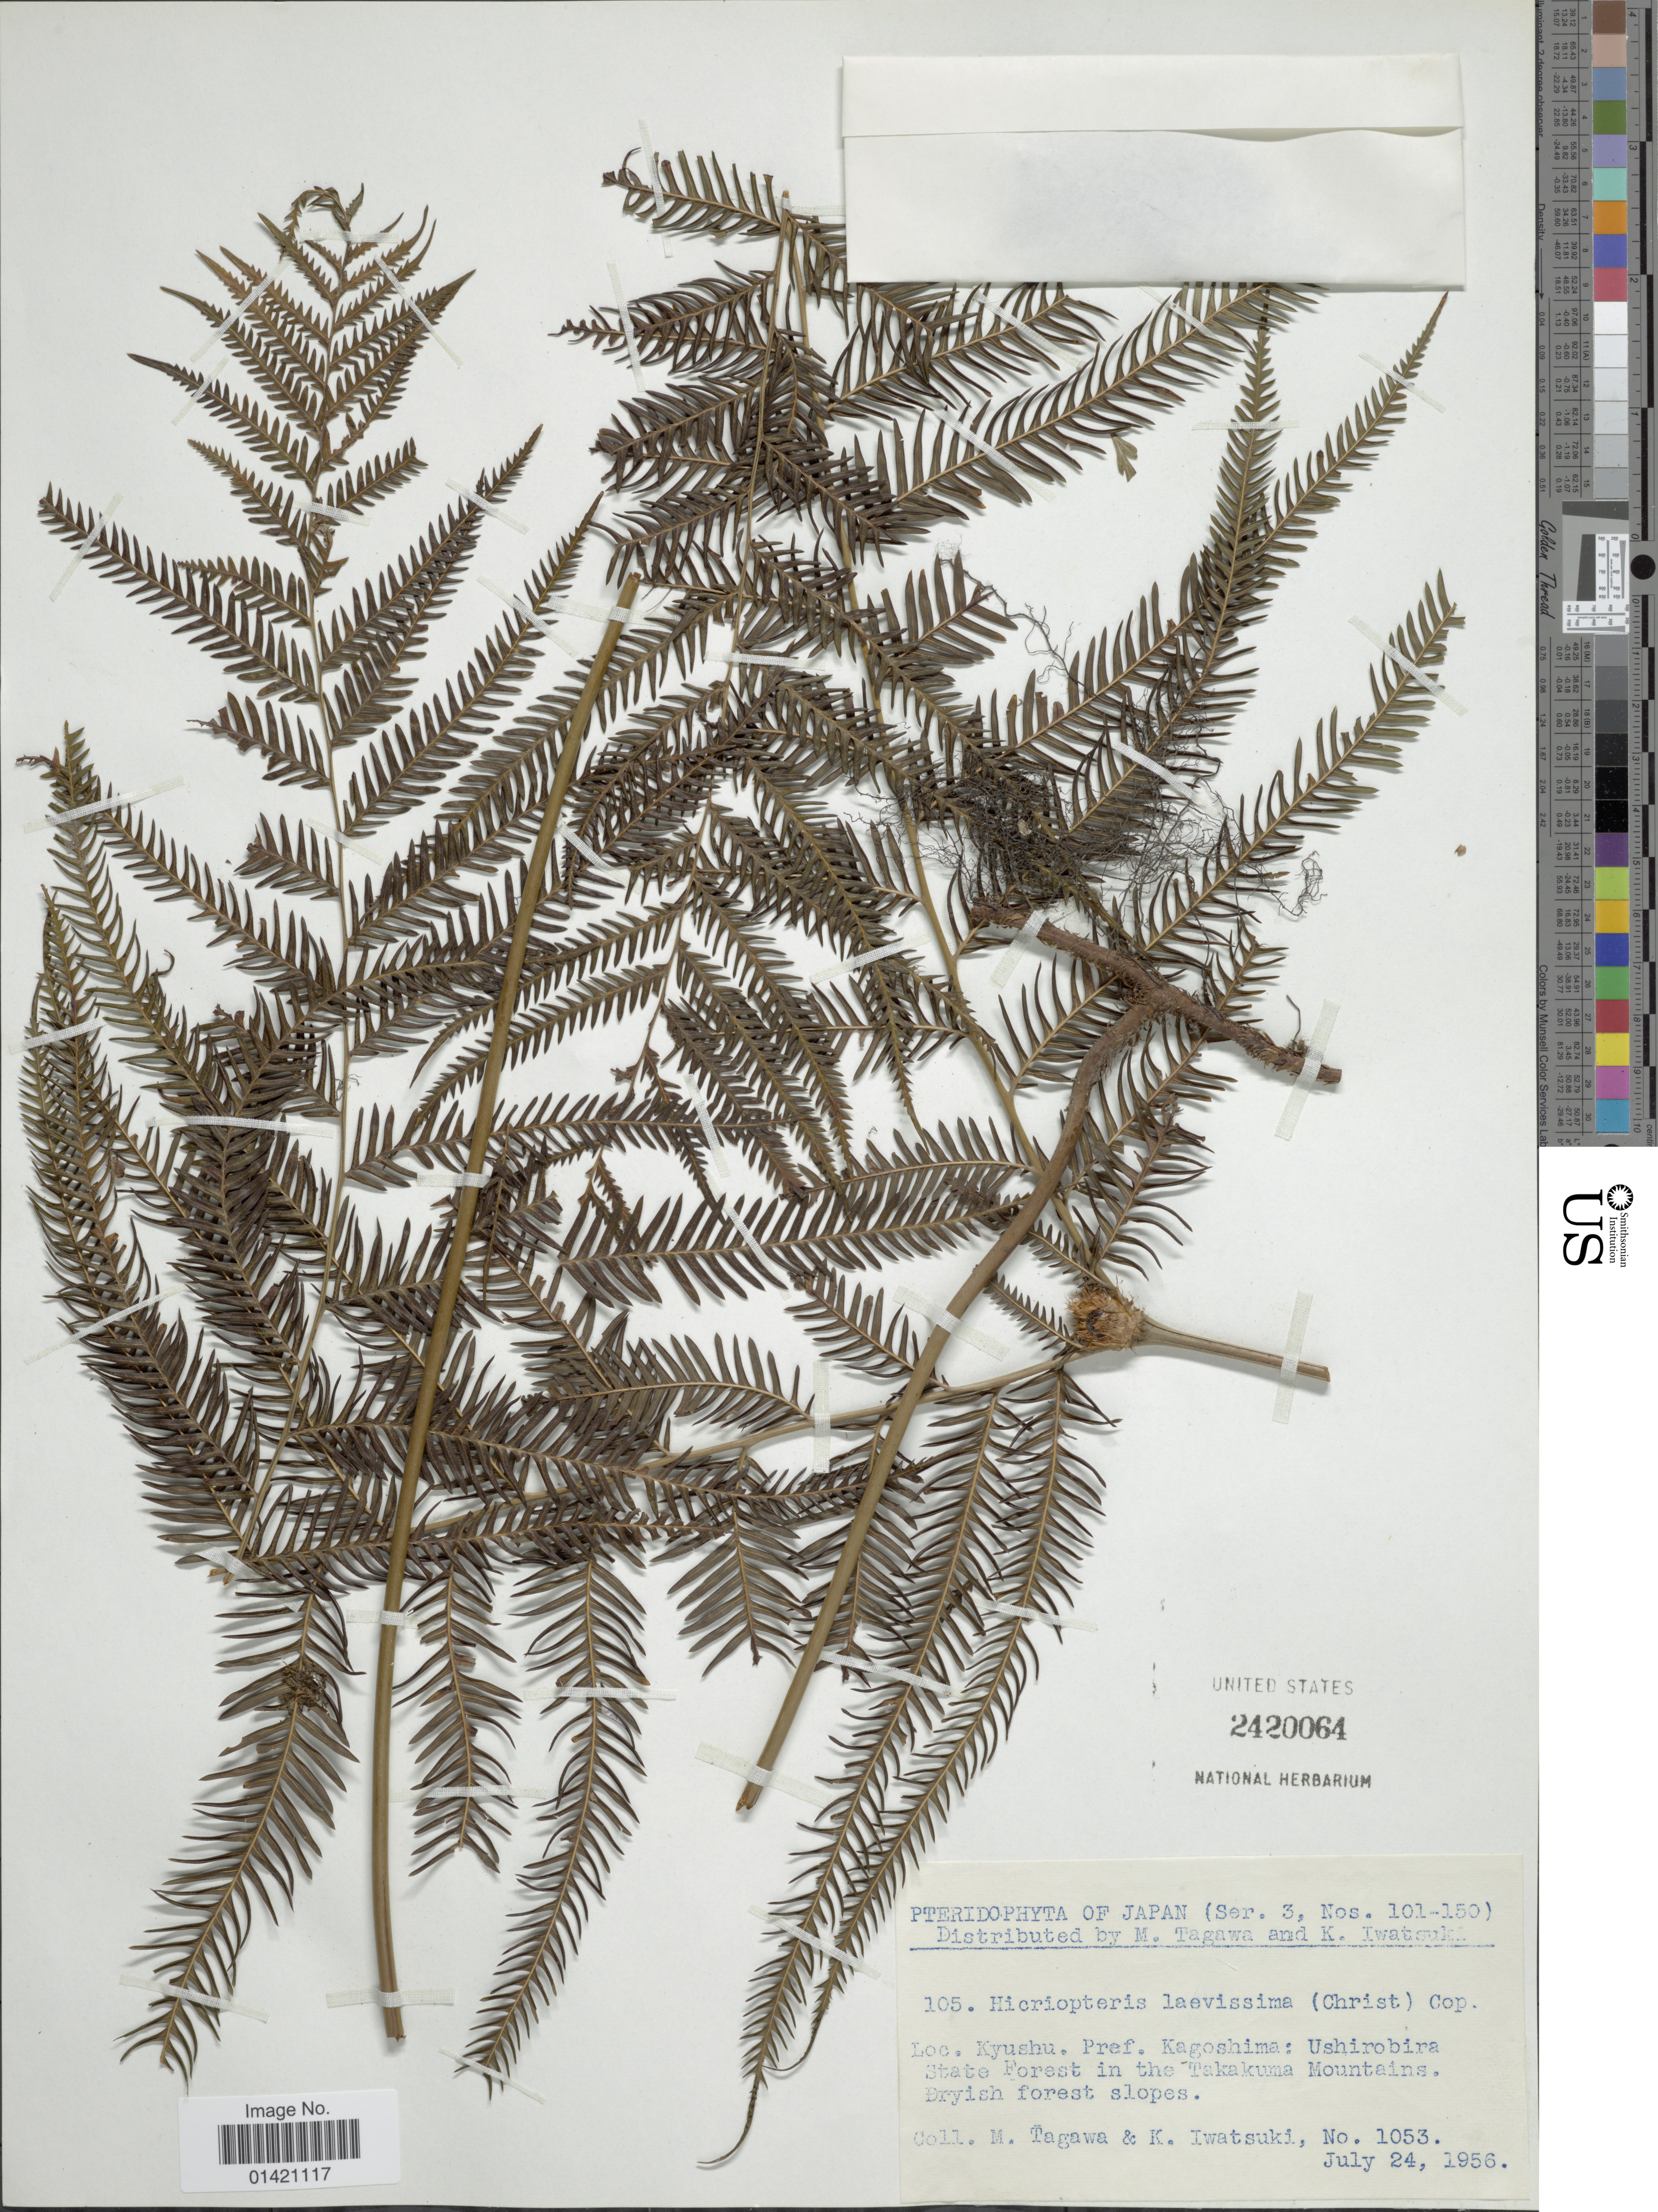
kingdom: Plantae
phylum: Tracheophyta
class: Polypodiopsida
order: Gleicheniales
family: Gleicheniaceae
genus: Diplopterygium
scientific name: Diplopterygium laevissimum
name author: (Christ) Nakai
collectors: M. Tagawa & K. Iwatsuki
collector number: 1053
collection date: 1956-07-24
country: Japan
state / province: Kagosima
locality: Kyushu. Pref. Kagoshima: Ushirobira State Forest in the Takakuma Mountains.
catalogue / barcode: US 2420064